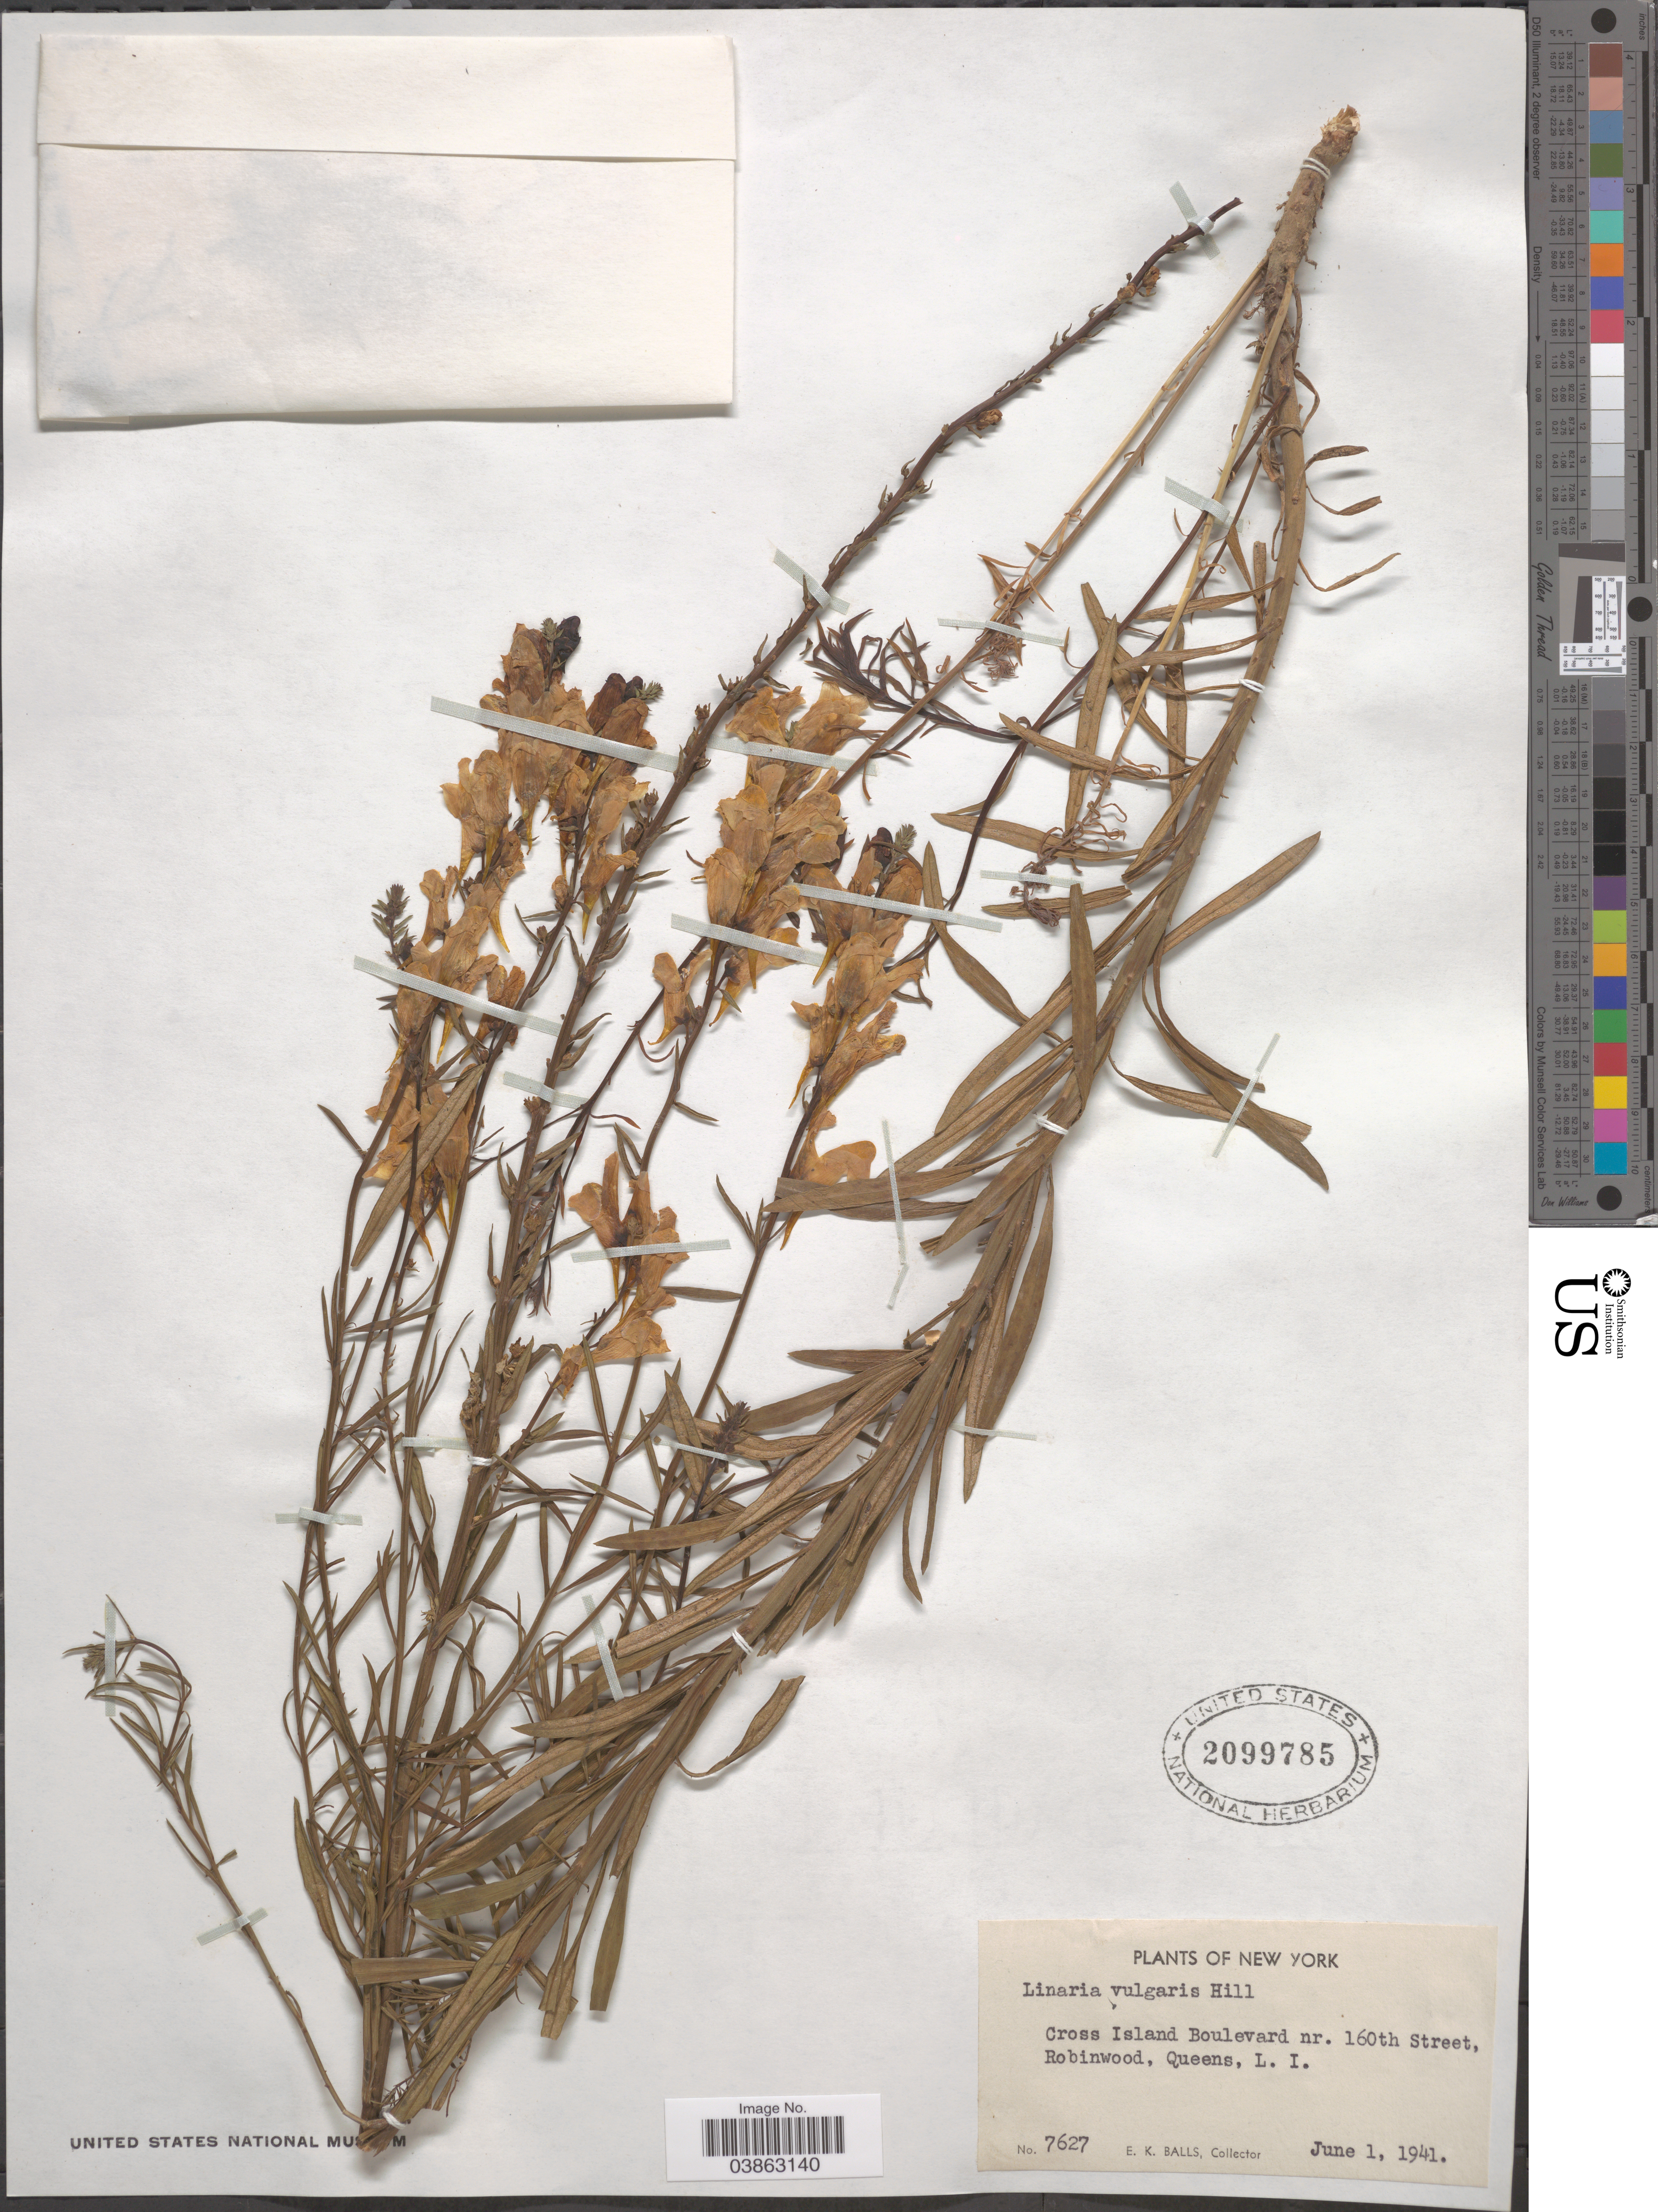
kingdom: Plantae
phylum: Tracheophyta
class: Magnoliopsida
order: Lamiales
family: Plantaginaceae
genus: Linaria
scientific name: Linaria vulgaris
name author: Mill.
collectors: E. K. Balls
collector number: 7627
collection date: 1941-06-01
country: United States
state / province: New York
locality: Cross Island Boulevard nr. 160th Street, Robinwood, Queens, L. I.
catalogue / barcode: US 2099785